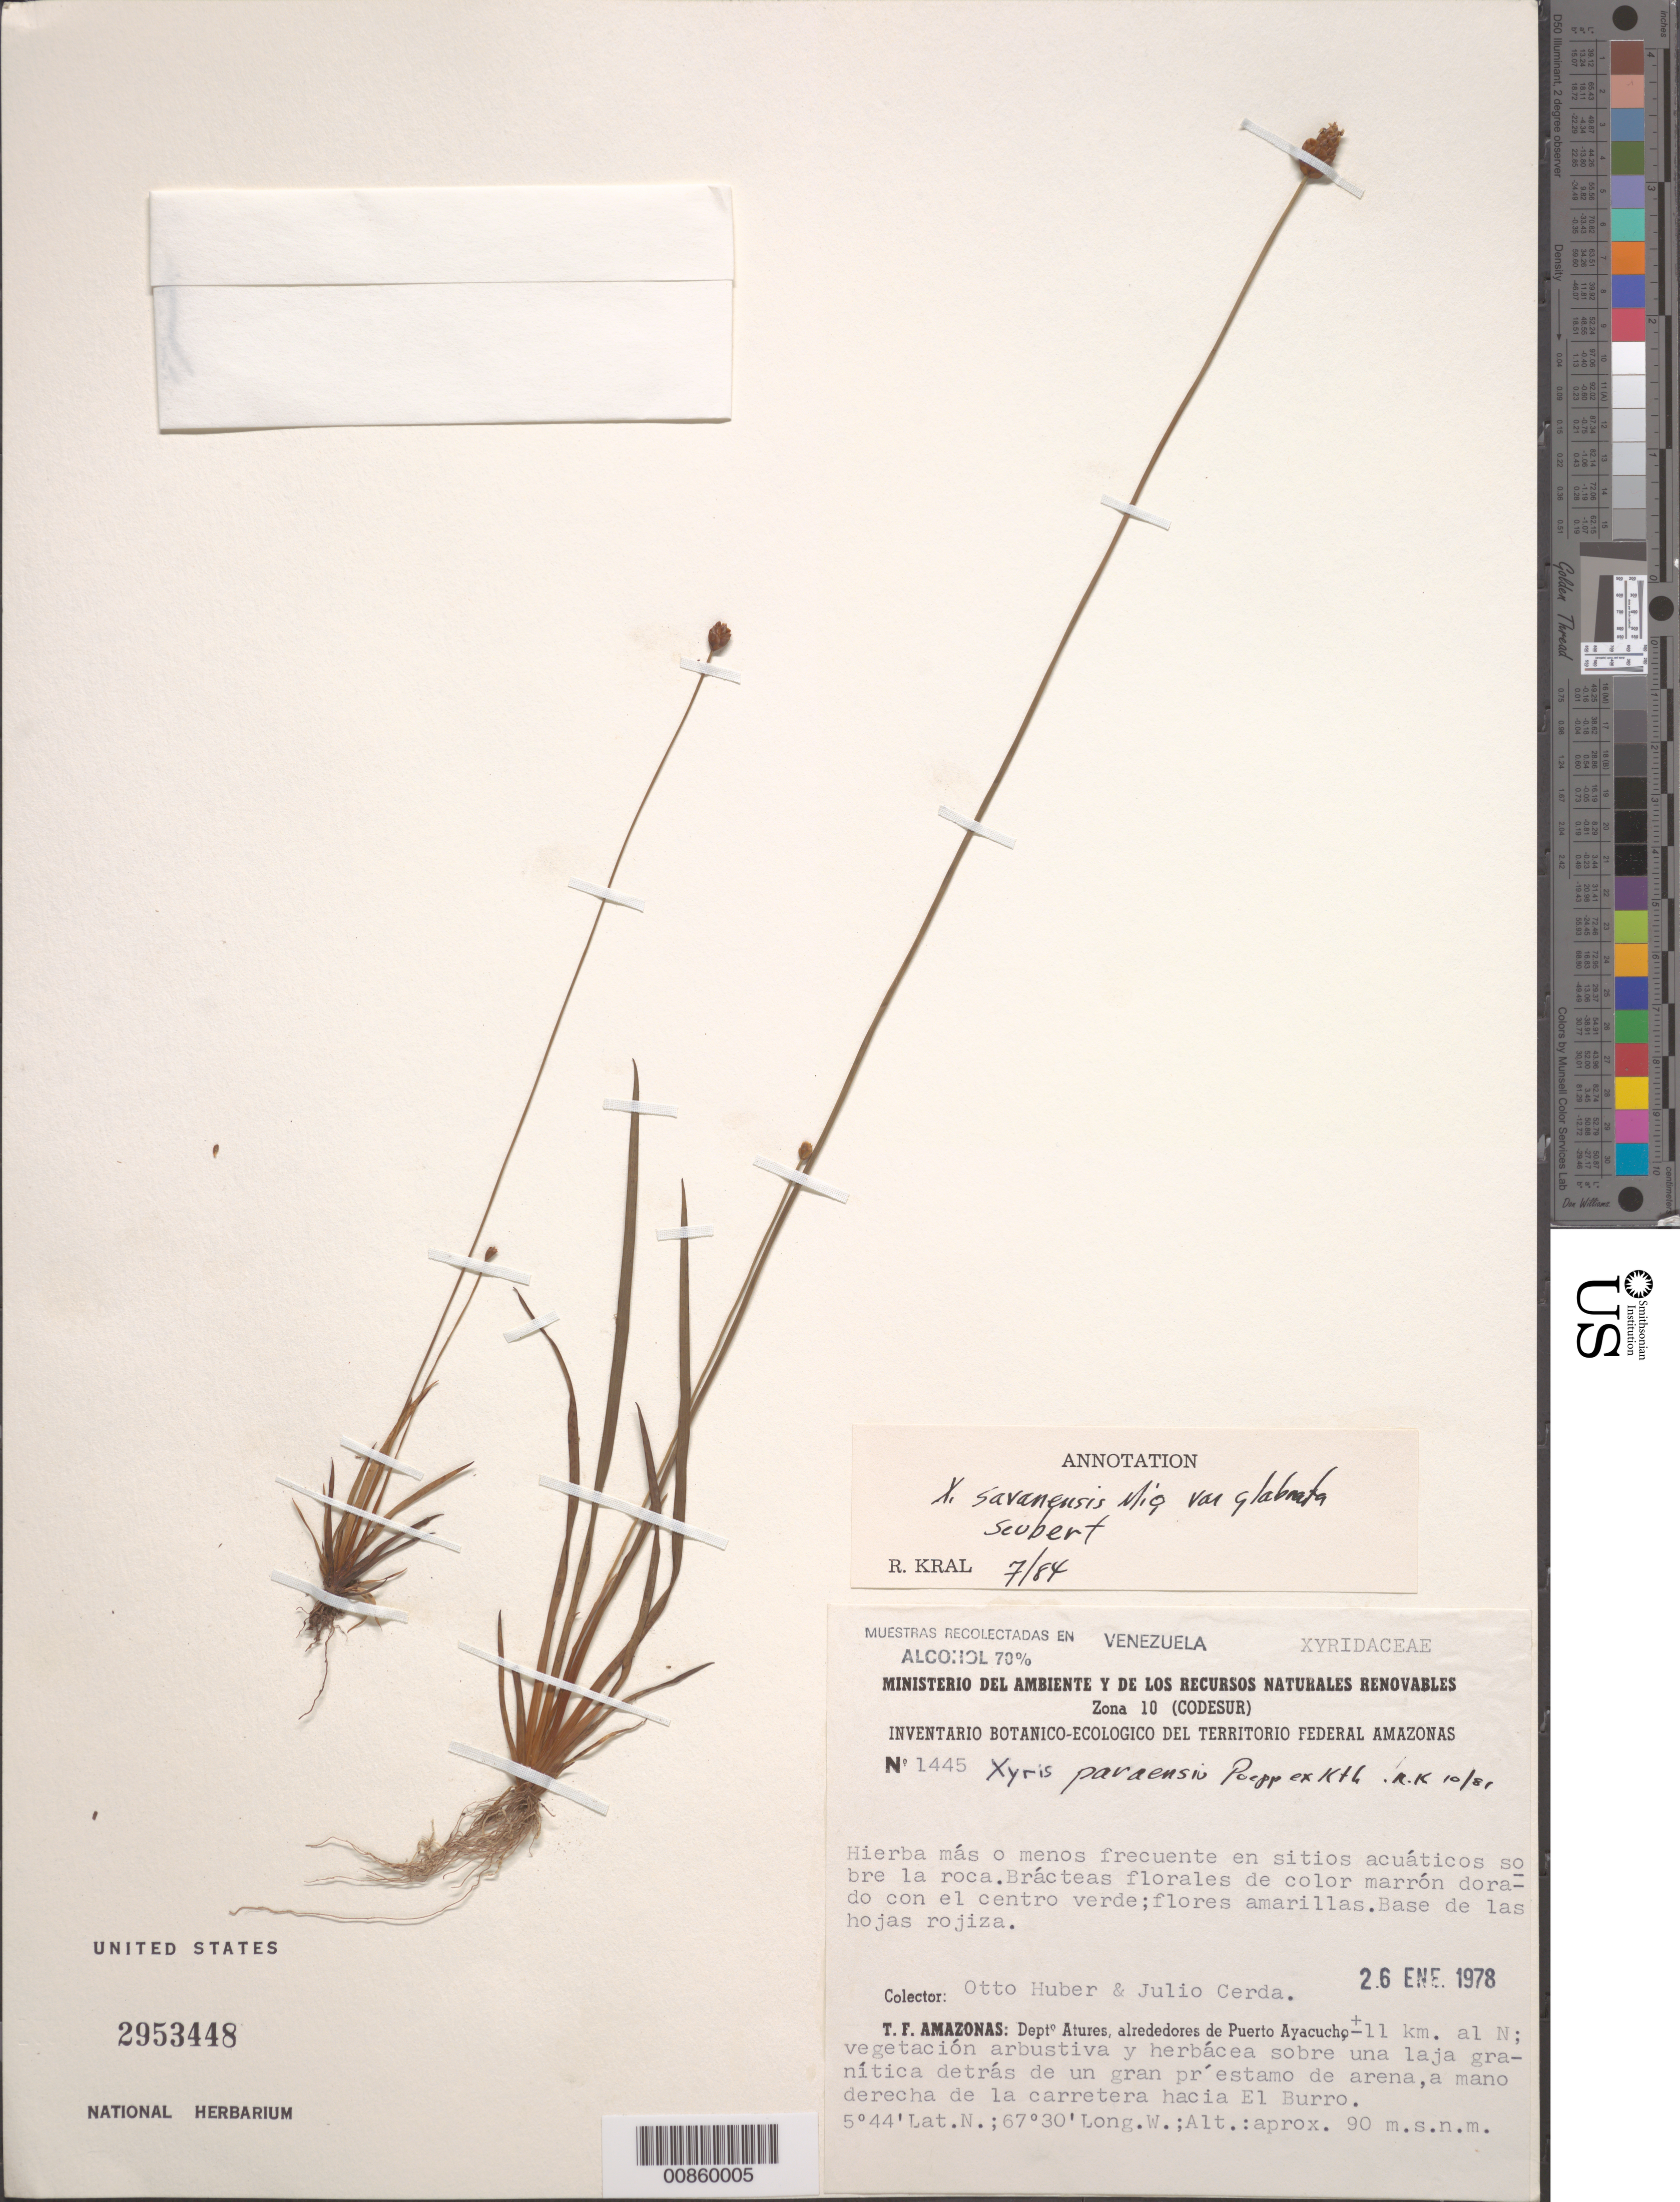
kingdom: Plantae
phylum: Tracheophyta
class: Liliopsida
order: Poales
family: Xyridaceae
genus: Xyris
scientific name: Xyris savanensis var. glabrata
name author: Mart.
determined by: Kral, Robert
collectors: O. Huber & J. Cerda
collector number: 1445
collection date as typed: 26-Jan-78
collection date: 1978-01-26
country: Venezuela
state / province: Amazonas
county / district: Atures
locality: Puerto Ayacucho, 11 km al N; carretera hacia El Burro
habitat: Sitios acuáticos sobre la roca; vegetación arbustiva y herbácea sobre una laja granítica detras de un gra préstani de arena.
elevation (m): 90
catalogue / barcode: US 2953448